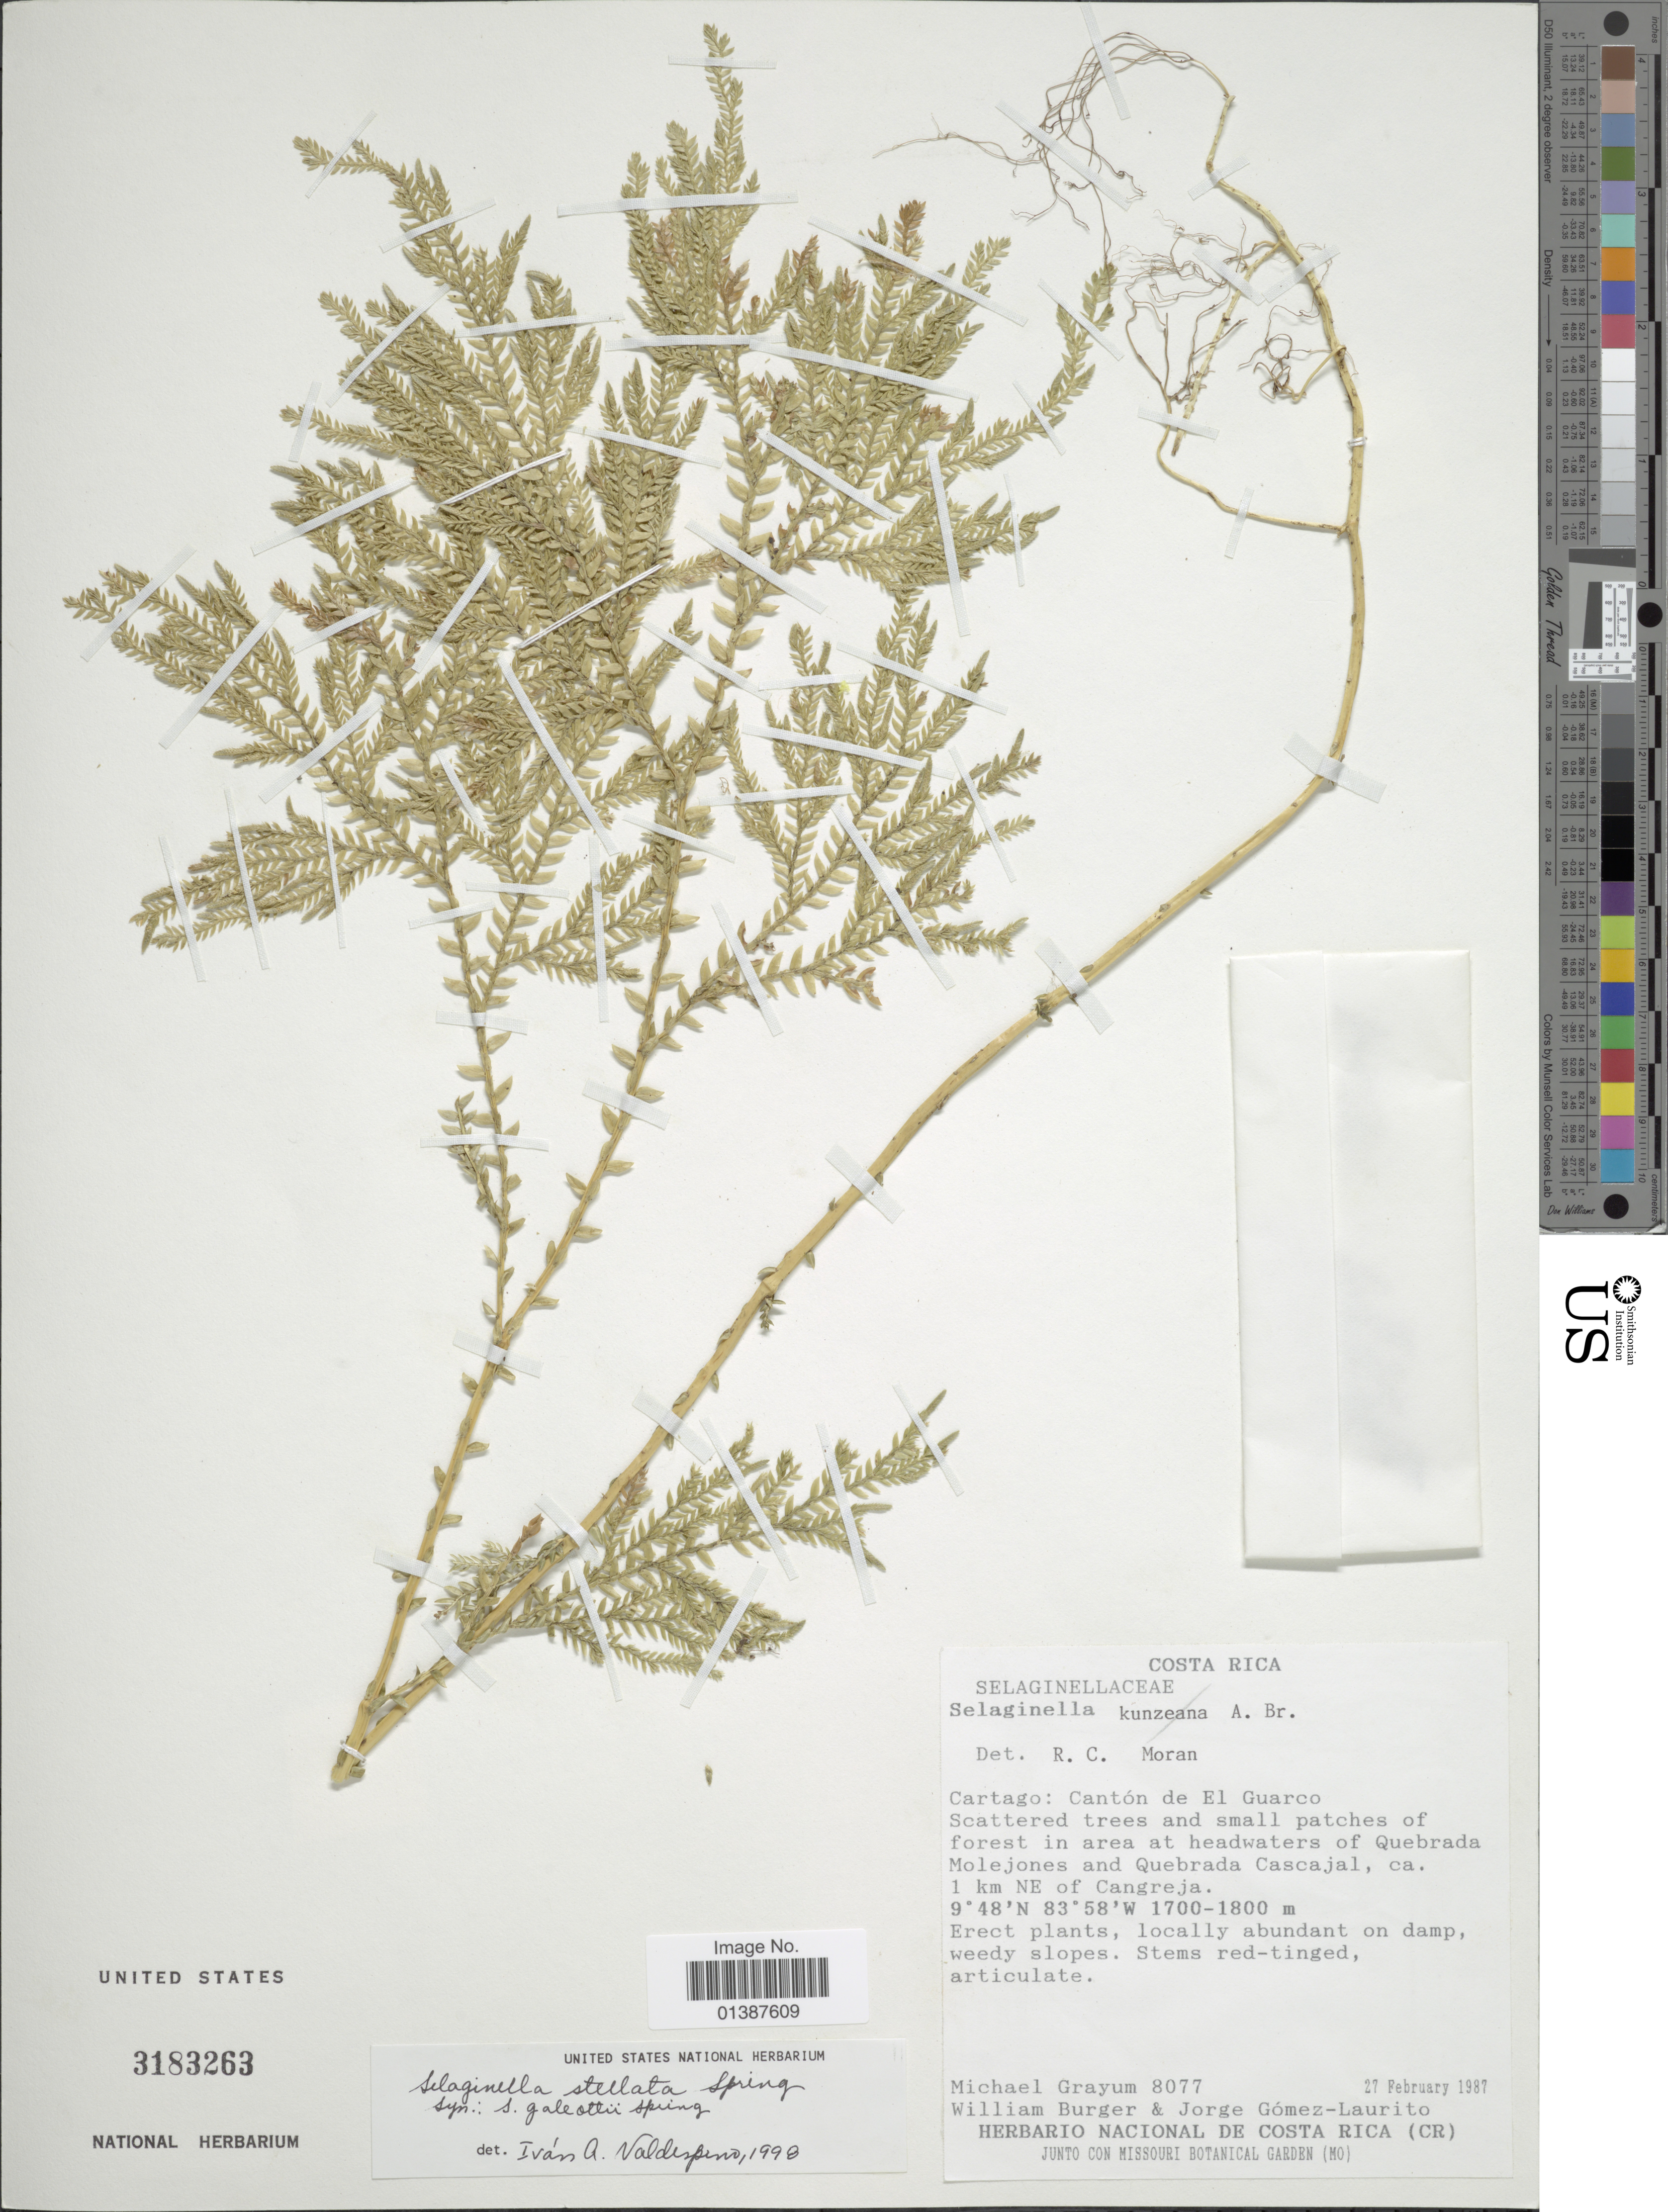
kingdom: Plantae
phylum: Tracheophyta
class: Lycopodiopsida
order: Selaginellales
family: Selaginellaceae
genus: Selaginella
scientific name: Selaginella galeottii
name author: Spring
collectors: M. H. Grayum, W. Burger & J. A. Gómez-Laurito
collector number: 8077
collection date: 1987-02-27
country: Costa Rica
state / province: Cartago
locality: Cantón de El Guarco. Scattered trees and smaal patches of forest in area at headwaters of Quebrada Molejones and Quebrada Cascajal, ca 1 km NE of Cangreja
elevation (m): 1700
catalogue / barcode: US 3183263